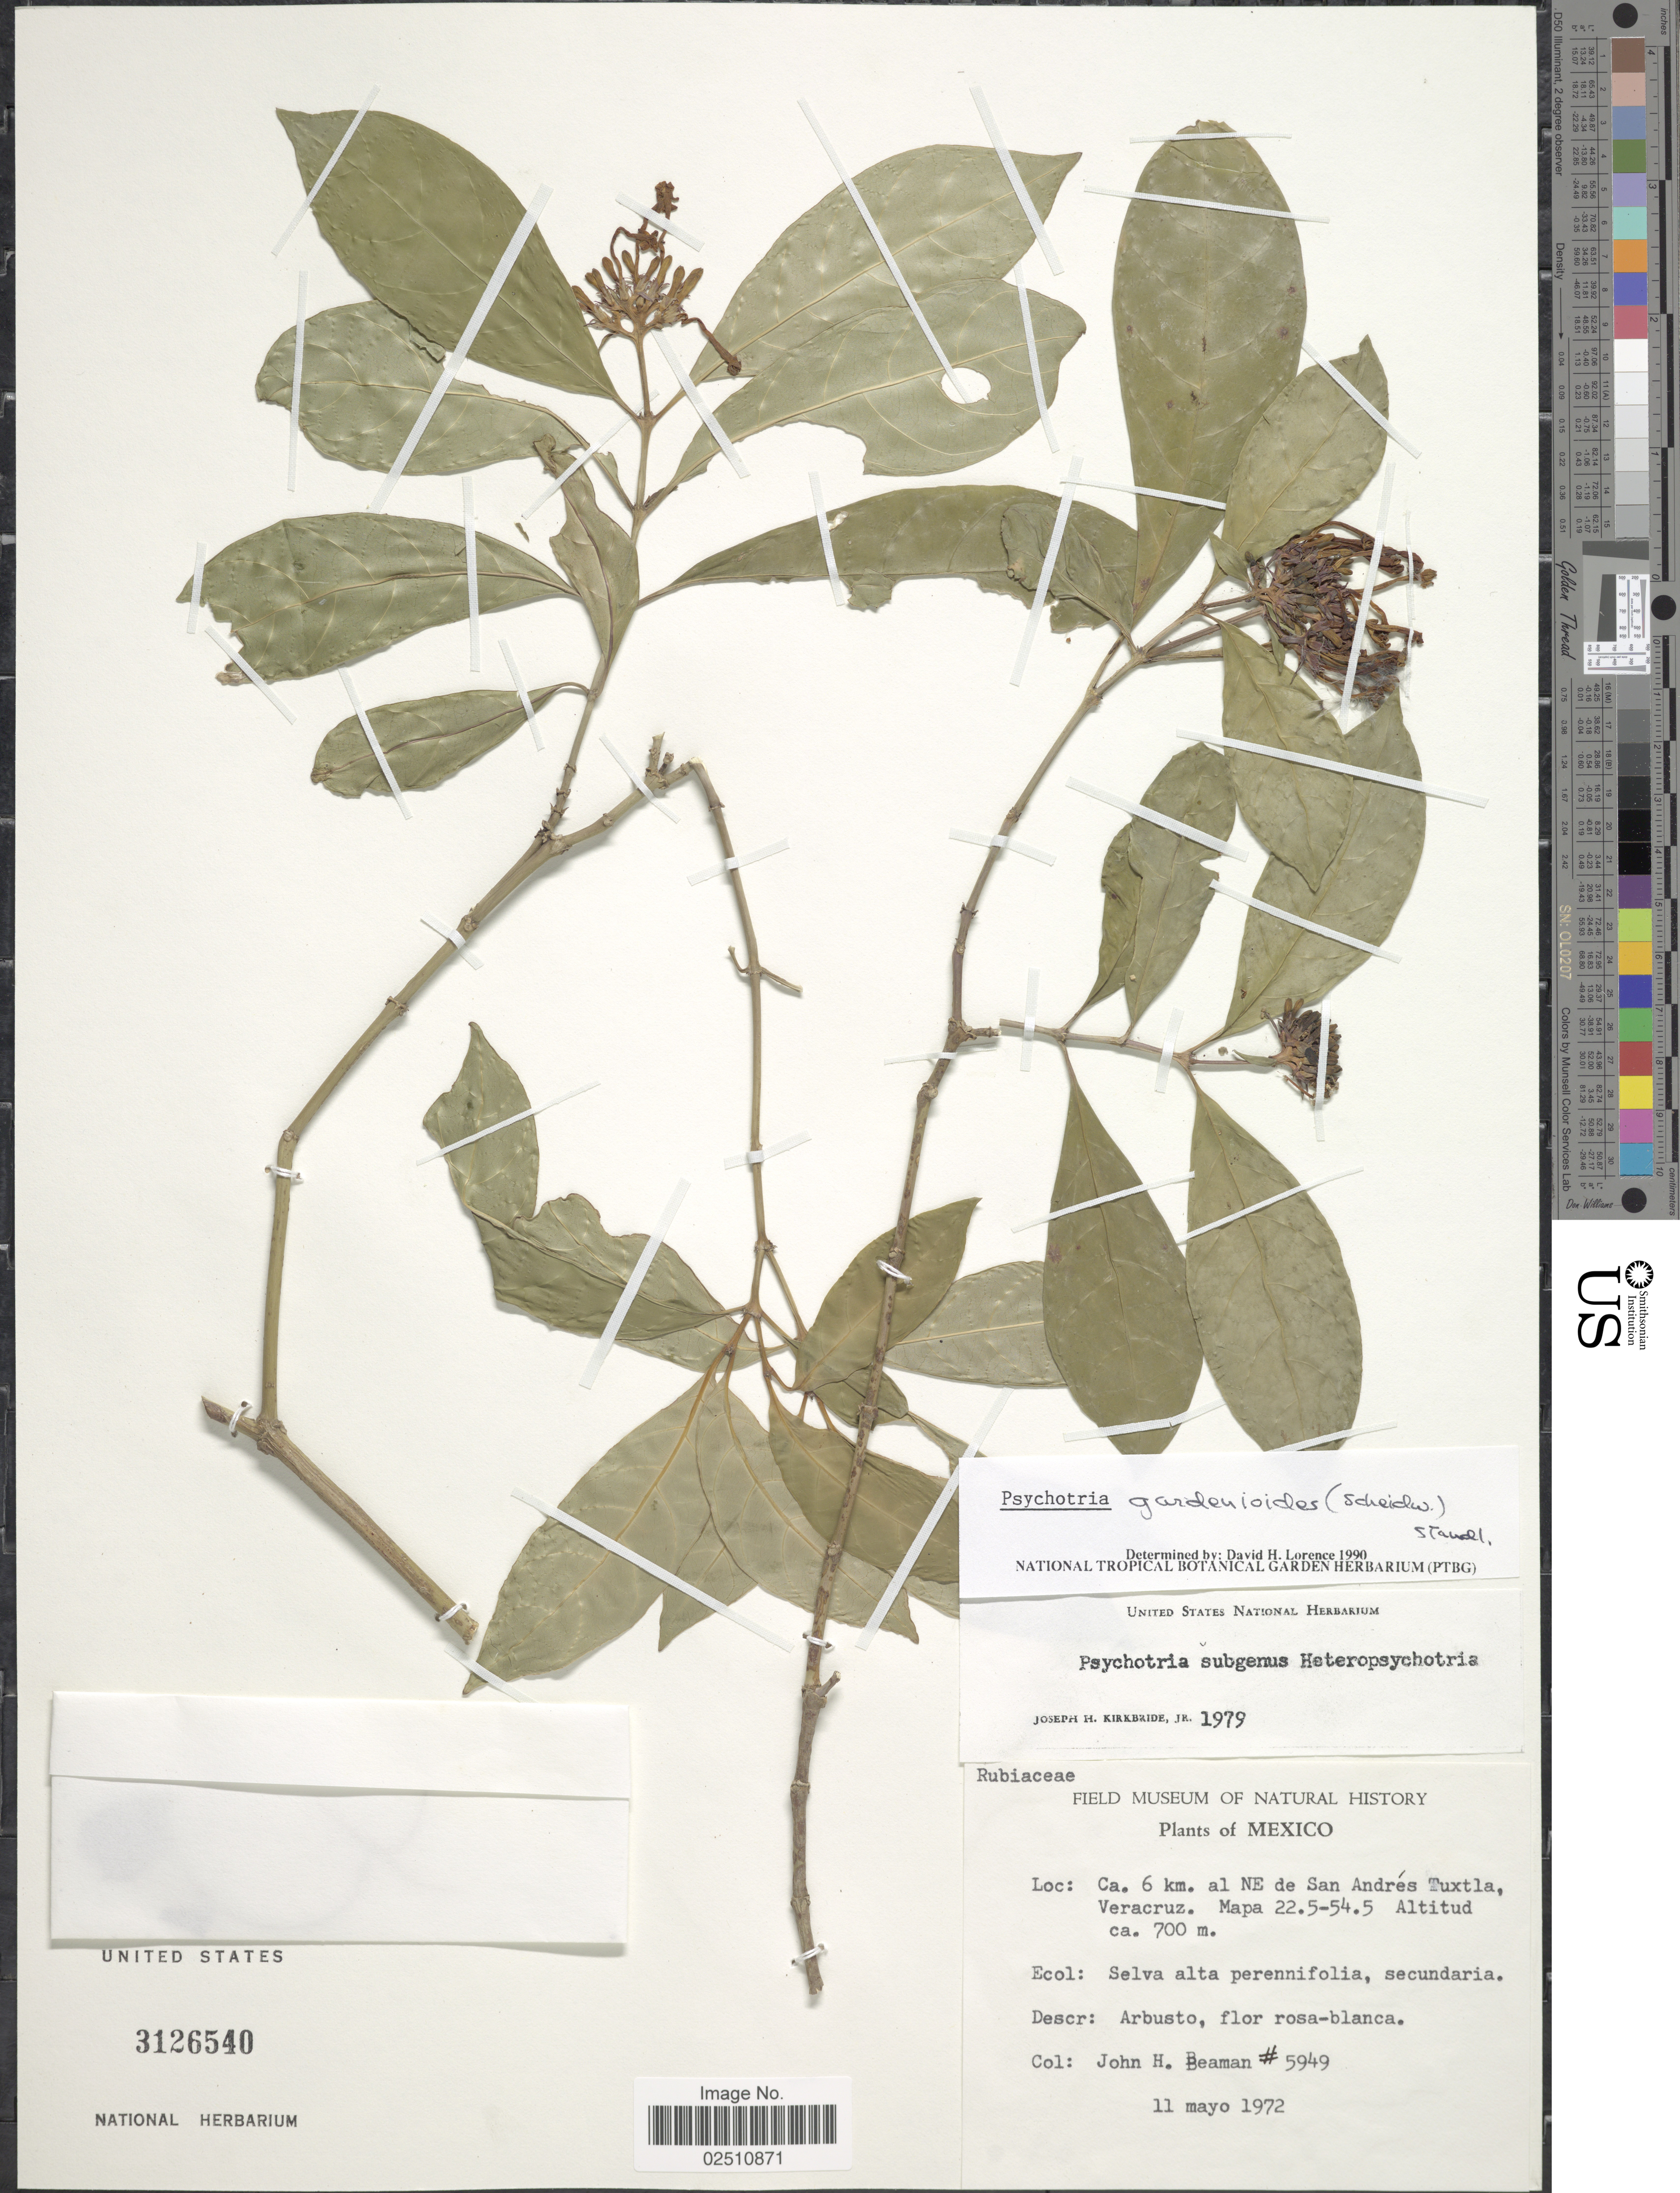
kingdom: Plantae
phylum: Tracheophyta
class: Magnoliopsida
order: Gentianales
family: Rubiaceae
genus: Psychotria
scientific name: Psychotria gardenioides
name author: (Scheidw.) Standl.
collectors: J. H. Beaman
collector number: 5949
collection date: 1972-05-11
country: Mexico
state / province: Veracruz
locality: Ca. 6 km. al NE de San Andres Tuxtl, Veracruz, Mapa 22.5-54.5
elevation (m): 700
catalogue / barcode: US 3126540